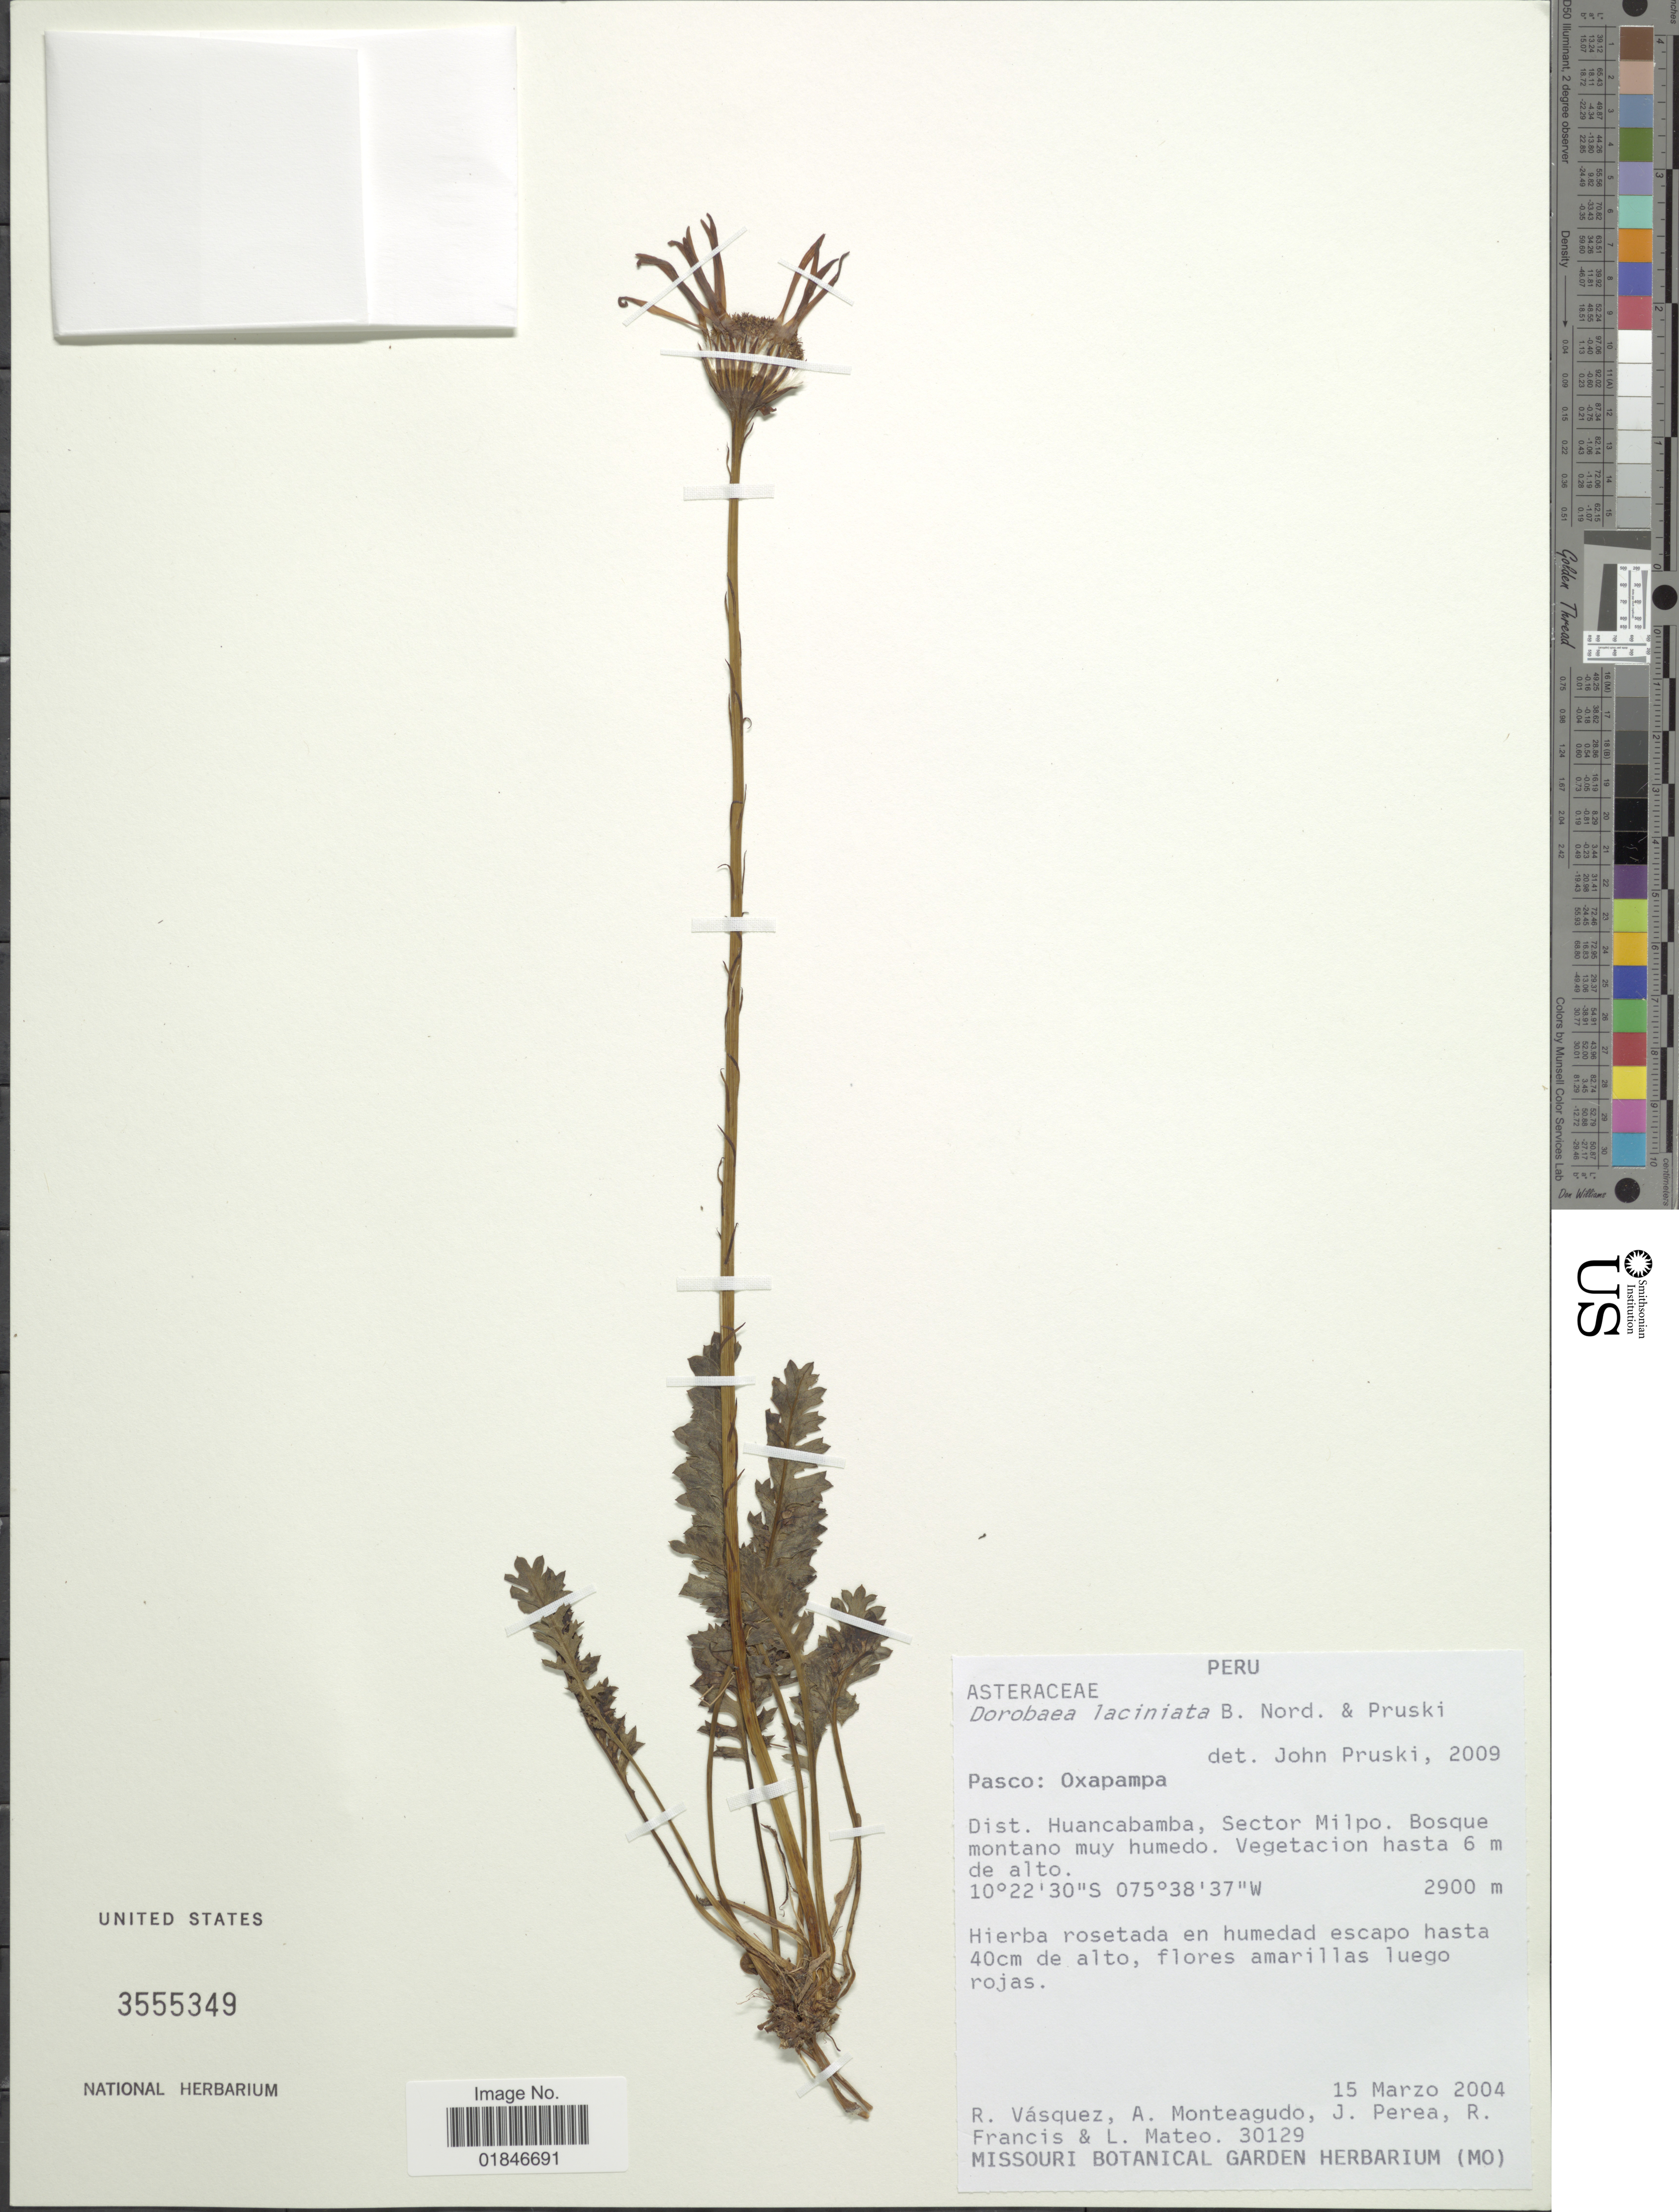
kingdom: Plantae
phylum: Tracheophyta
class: Magnoliopsida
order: Asterales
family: Asteraceae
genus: Dorobaea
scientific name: Dorobaea sp.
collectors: R. Vásquez, A. Monteagudo, J. Perea, R. Francis & L. Mateo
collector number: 30129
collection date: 2004-03-15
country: Peru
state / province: Pasco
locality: Pasco: Oxapampa. Dist. Huancabamba, Sector Milpo. Bosque montano muy humedo.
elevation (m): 2900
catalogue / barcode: US 3555349